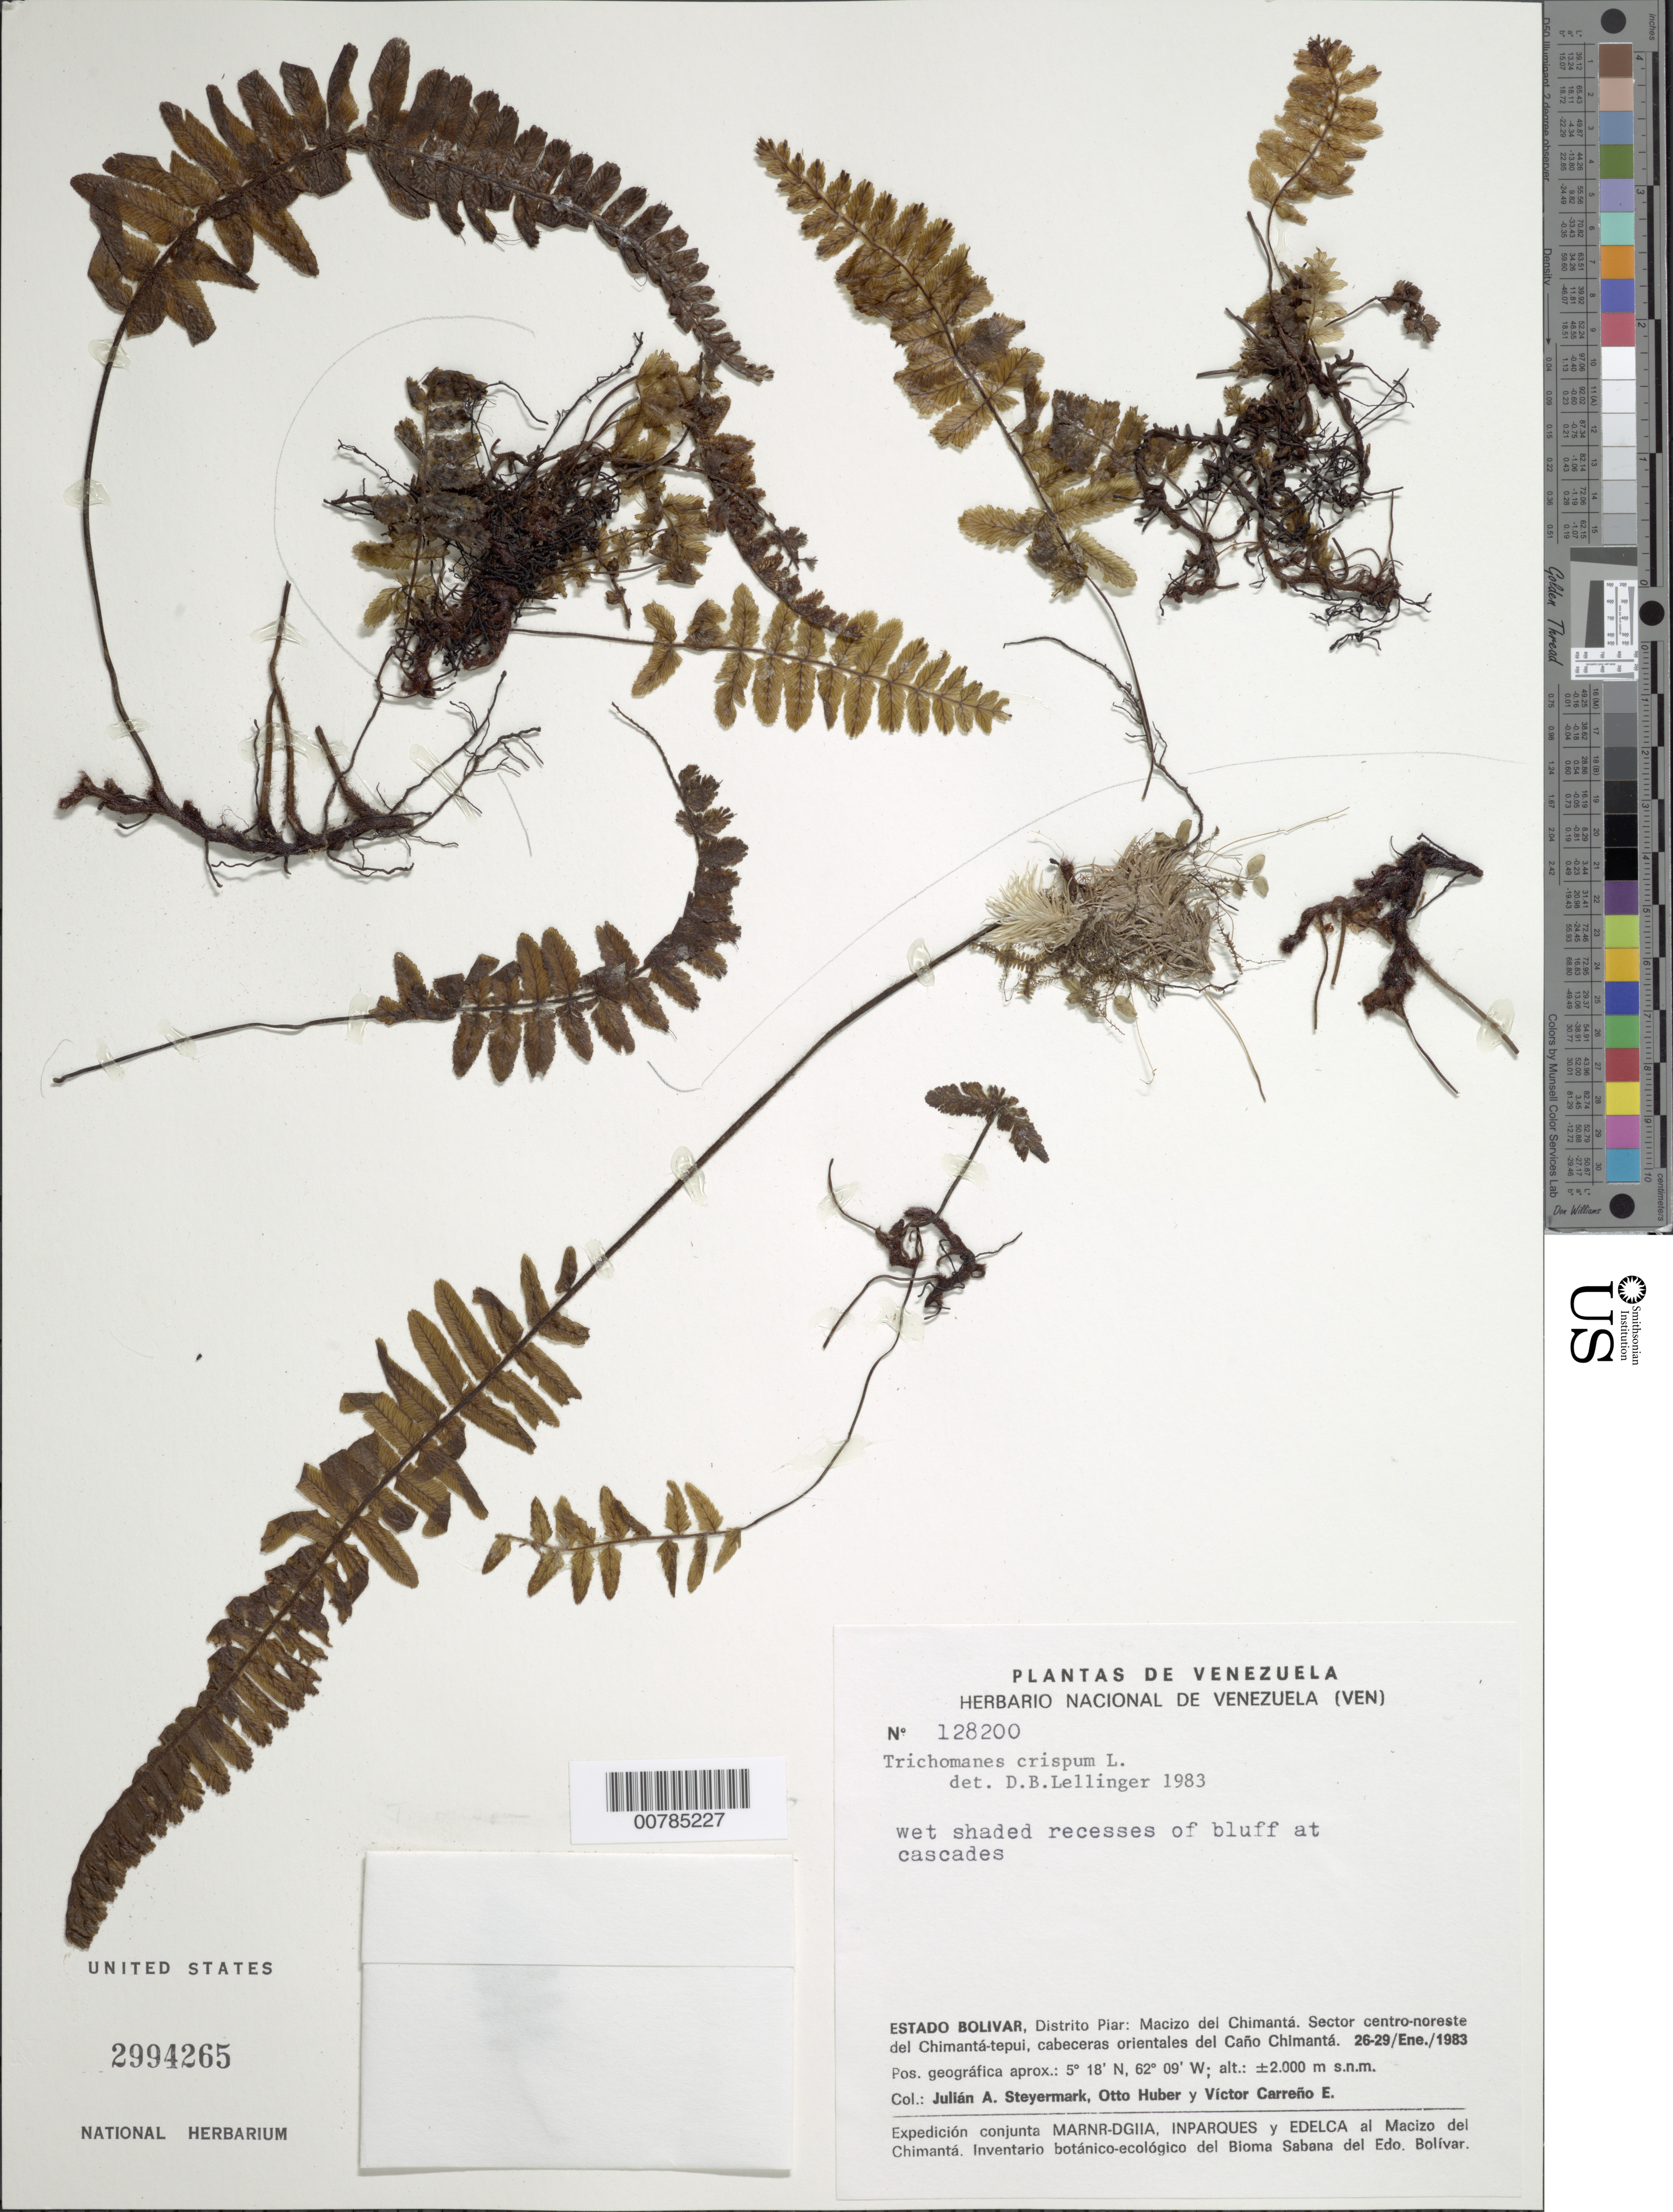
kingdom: Plantae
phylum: Tracheophyta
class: Polypodiopsida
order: Hymenophyllales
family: Hymenophyllaceae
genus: Trichomanes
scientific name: Trichomanes pellucens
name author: Kunze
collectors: J. Steyermark, O. Huber & V. Carreño E.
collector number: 128200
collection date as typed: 26-Jan-83 to 29-Jan-83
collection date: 1983-01-26/1983-01-29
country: Venezuela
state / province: Bolívar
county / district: Piar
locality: Macizo del Chimantá, sector centro-noreste del Chimantá-tepuí, cabeceras orientales del Caño Chimantá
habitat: Shaded recesses of bluff at cascades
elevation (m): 2000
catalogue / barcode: US 2994265